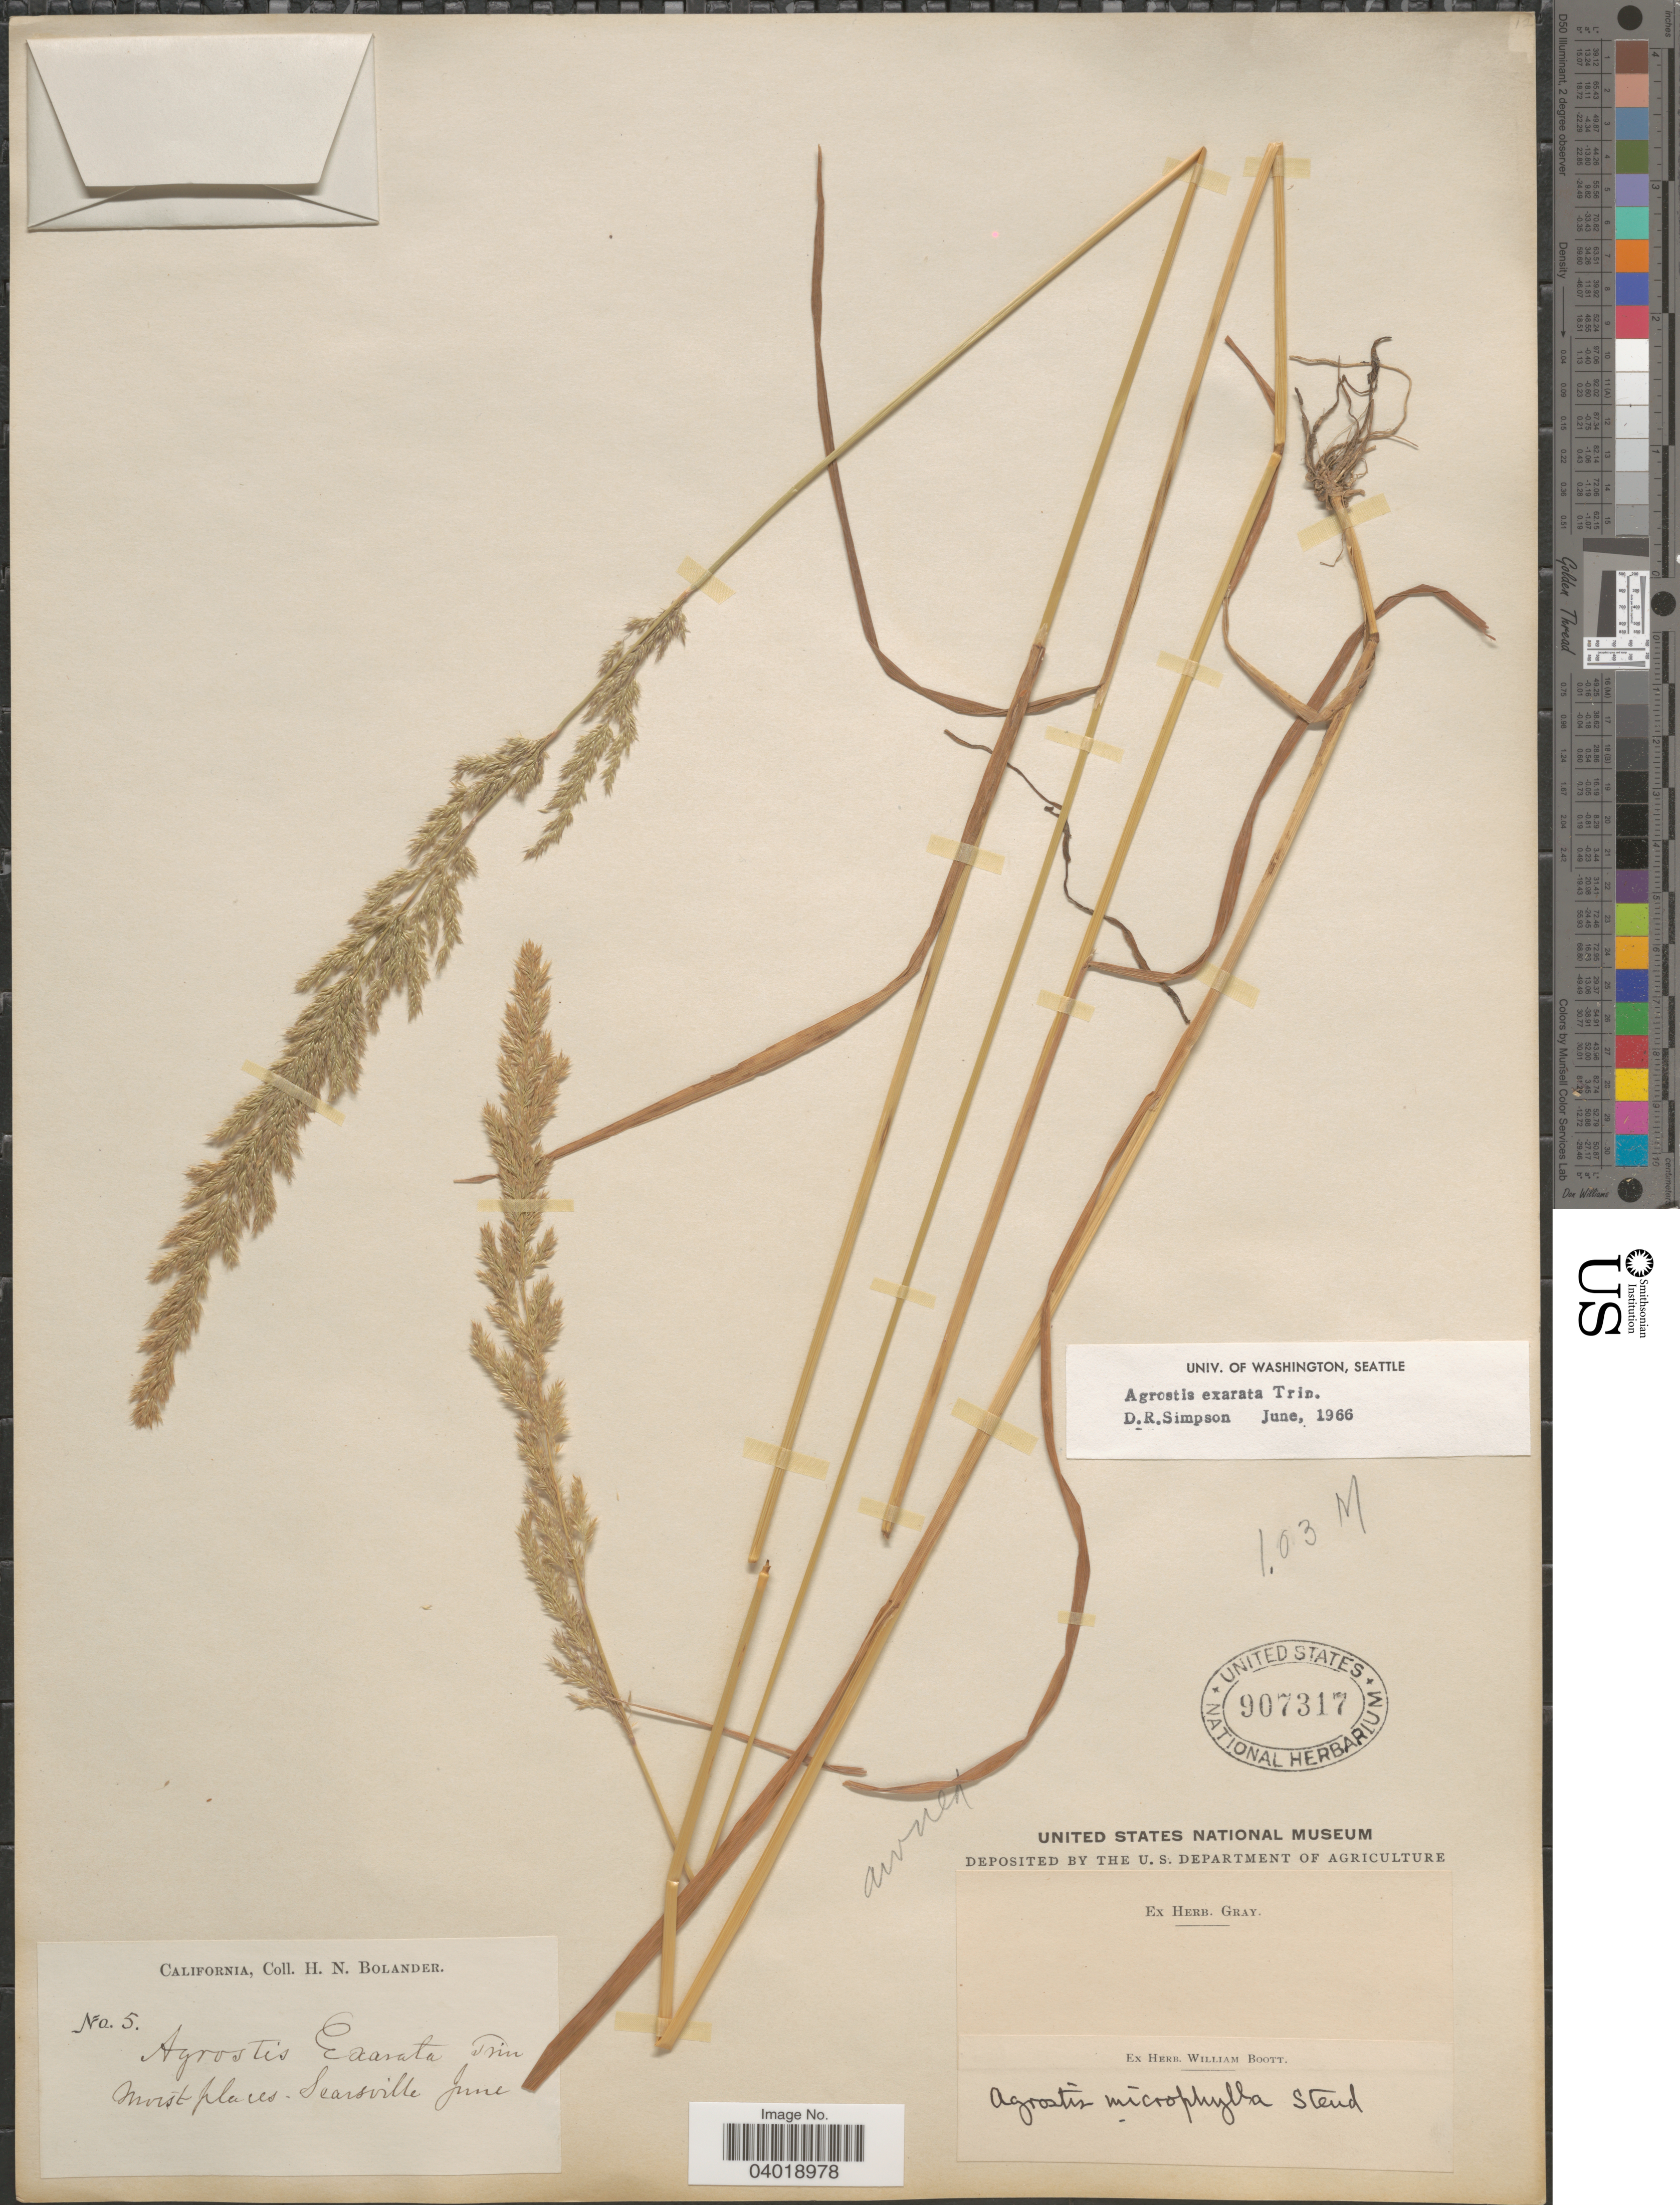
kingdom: Plantae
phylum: Tracheophyta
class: Liliopsida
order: Poales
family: Poaceae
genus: Agrostis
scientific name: Agrostis exarata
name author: Trin.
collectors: H. Bolander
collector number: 5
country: United States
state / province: California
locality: Searsville.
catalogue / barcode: US 907317